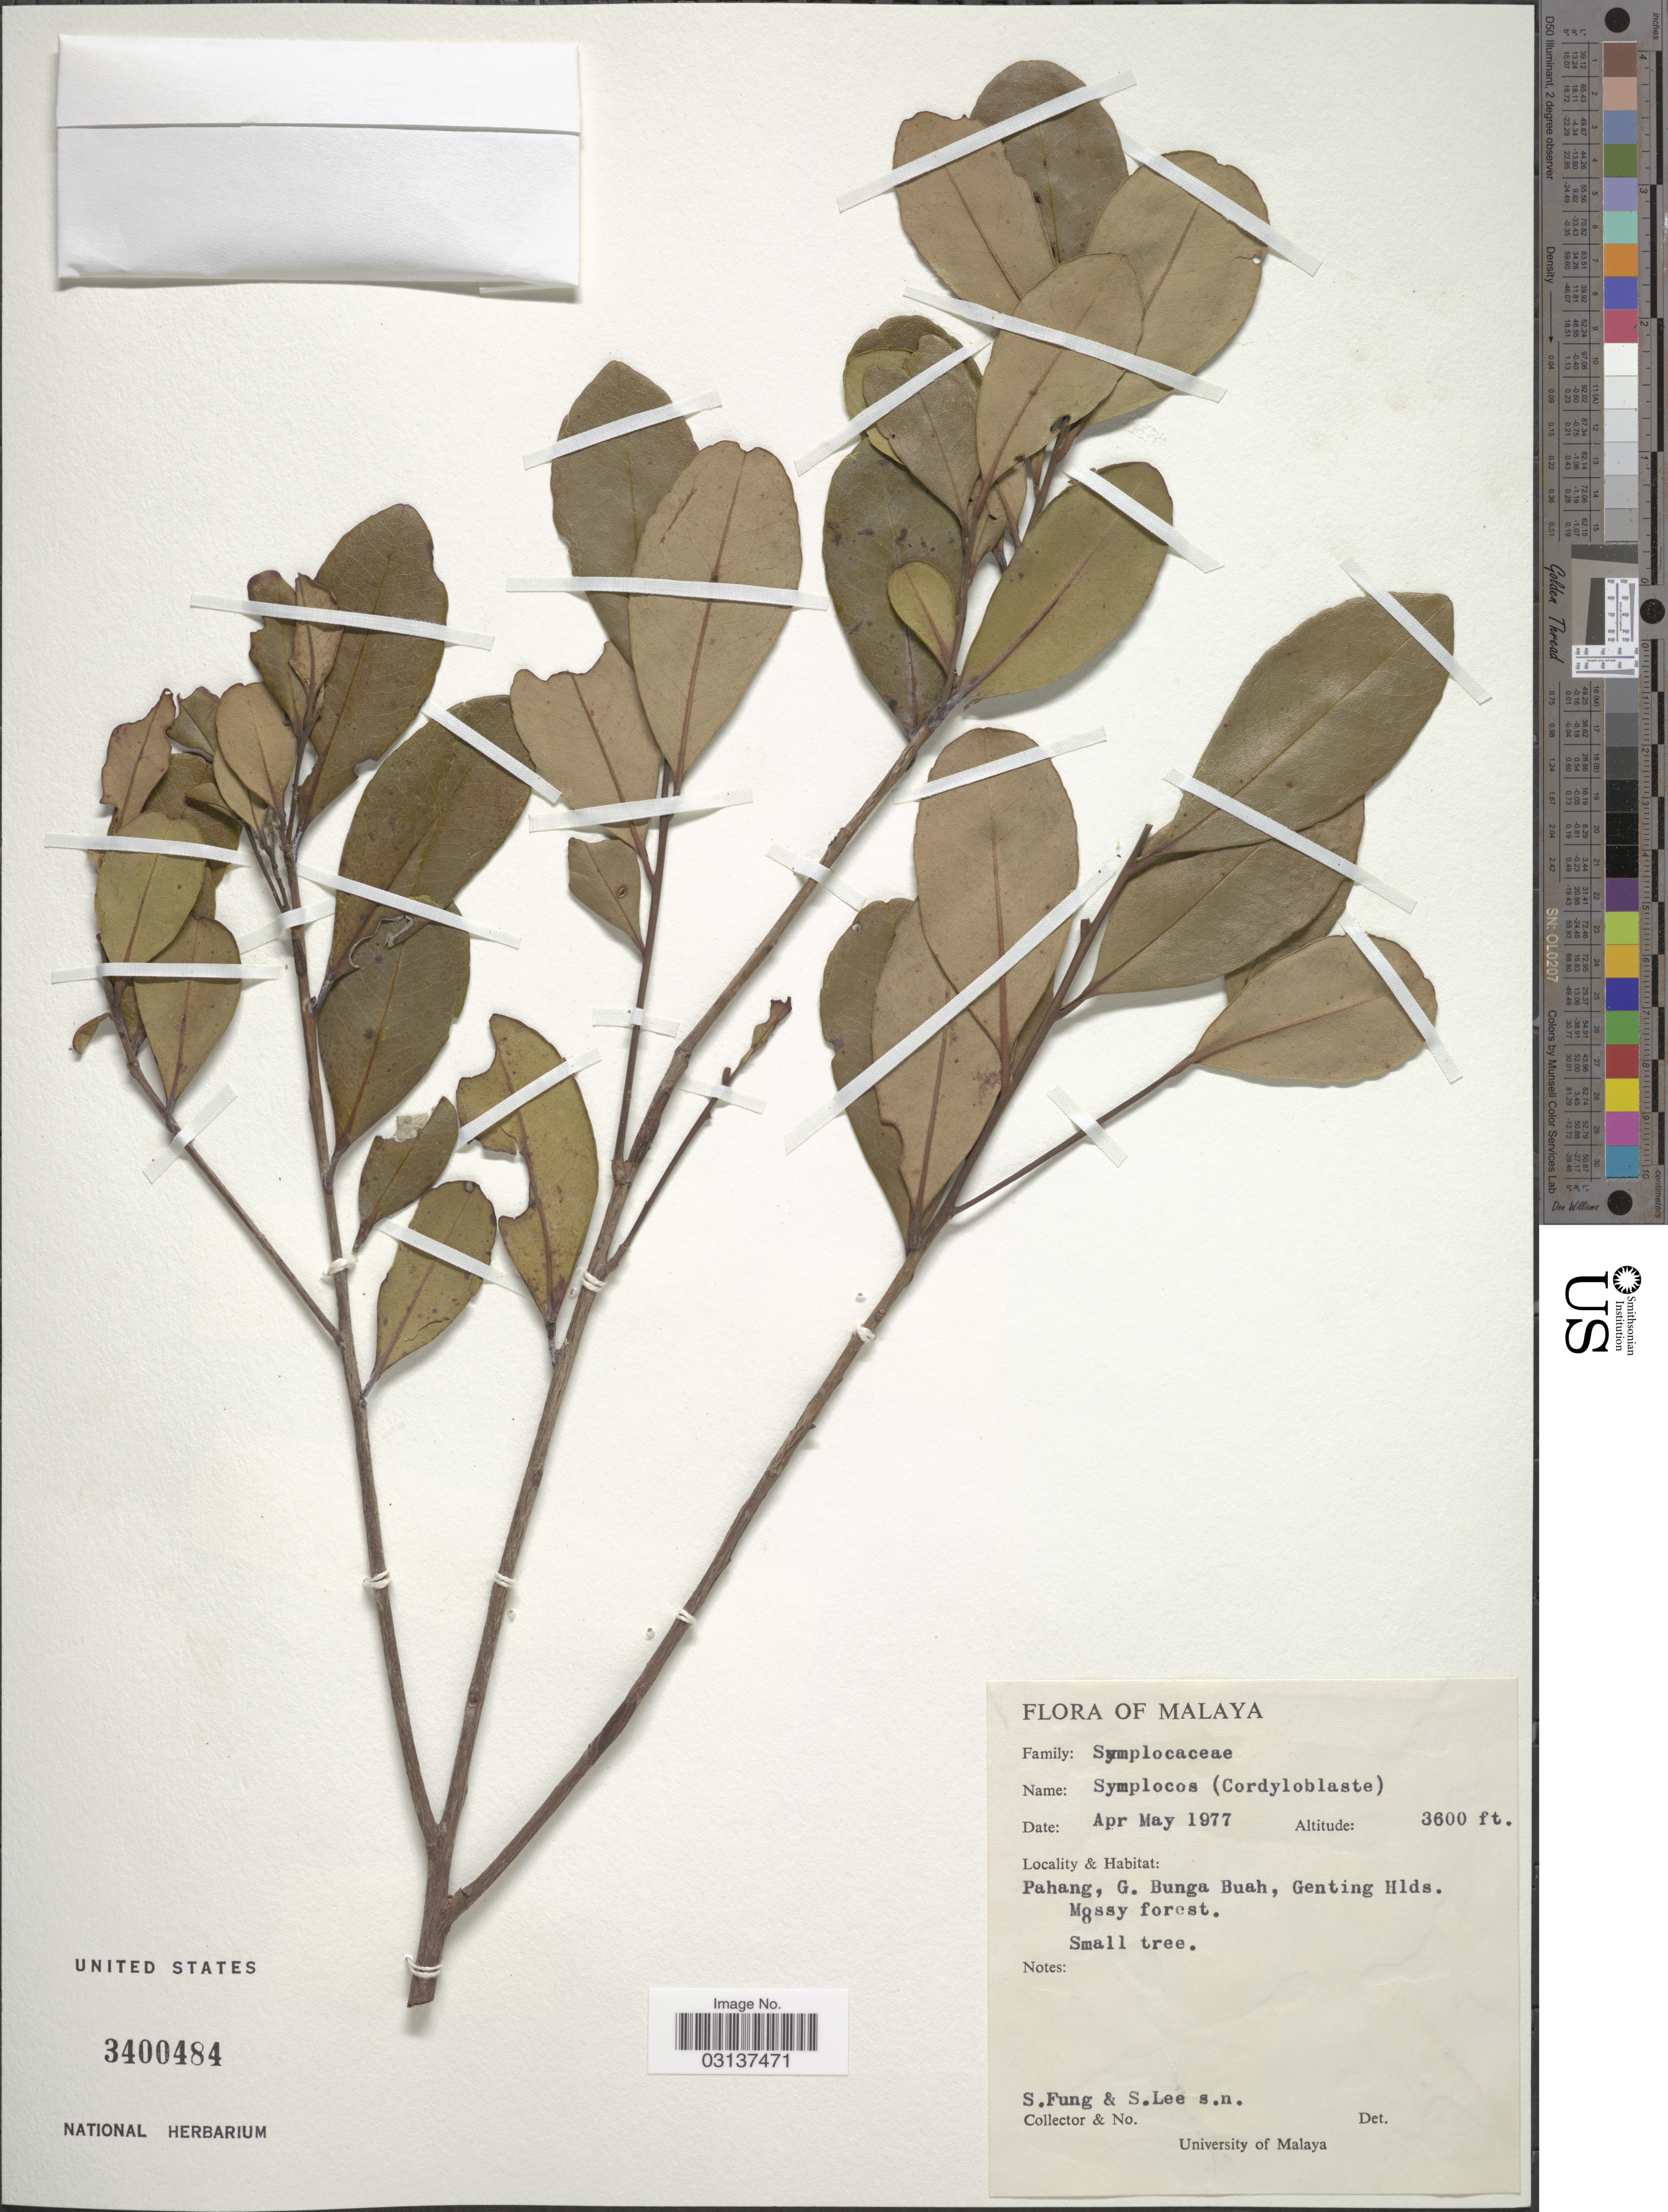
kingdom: Plantae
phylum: Tracheophyta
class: Magnoliopsida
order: Ericales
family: Symplocaceae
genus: Symplocos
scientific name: Symplocos sp.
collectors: S. Fung & S. Lee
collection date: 1977-04/1977-05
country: Malaysia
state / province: Pahang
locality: G. Bunga Buah, Genting Hlds.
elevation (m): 1097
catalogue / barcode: US 3400484